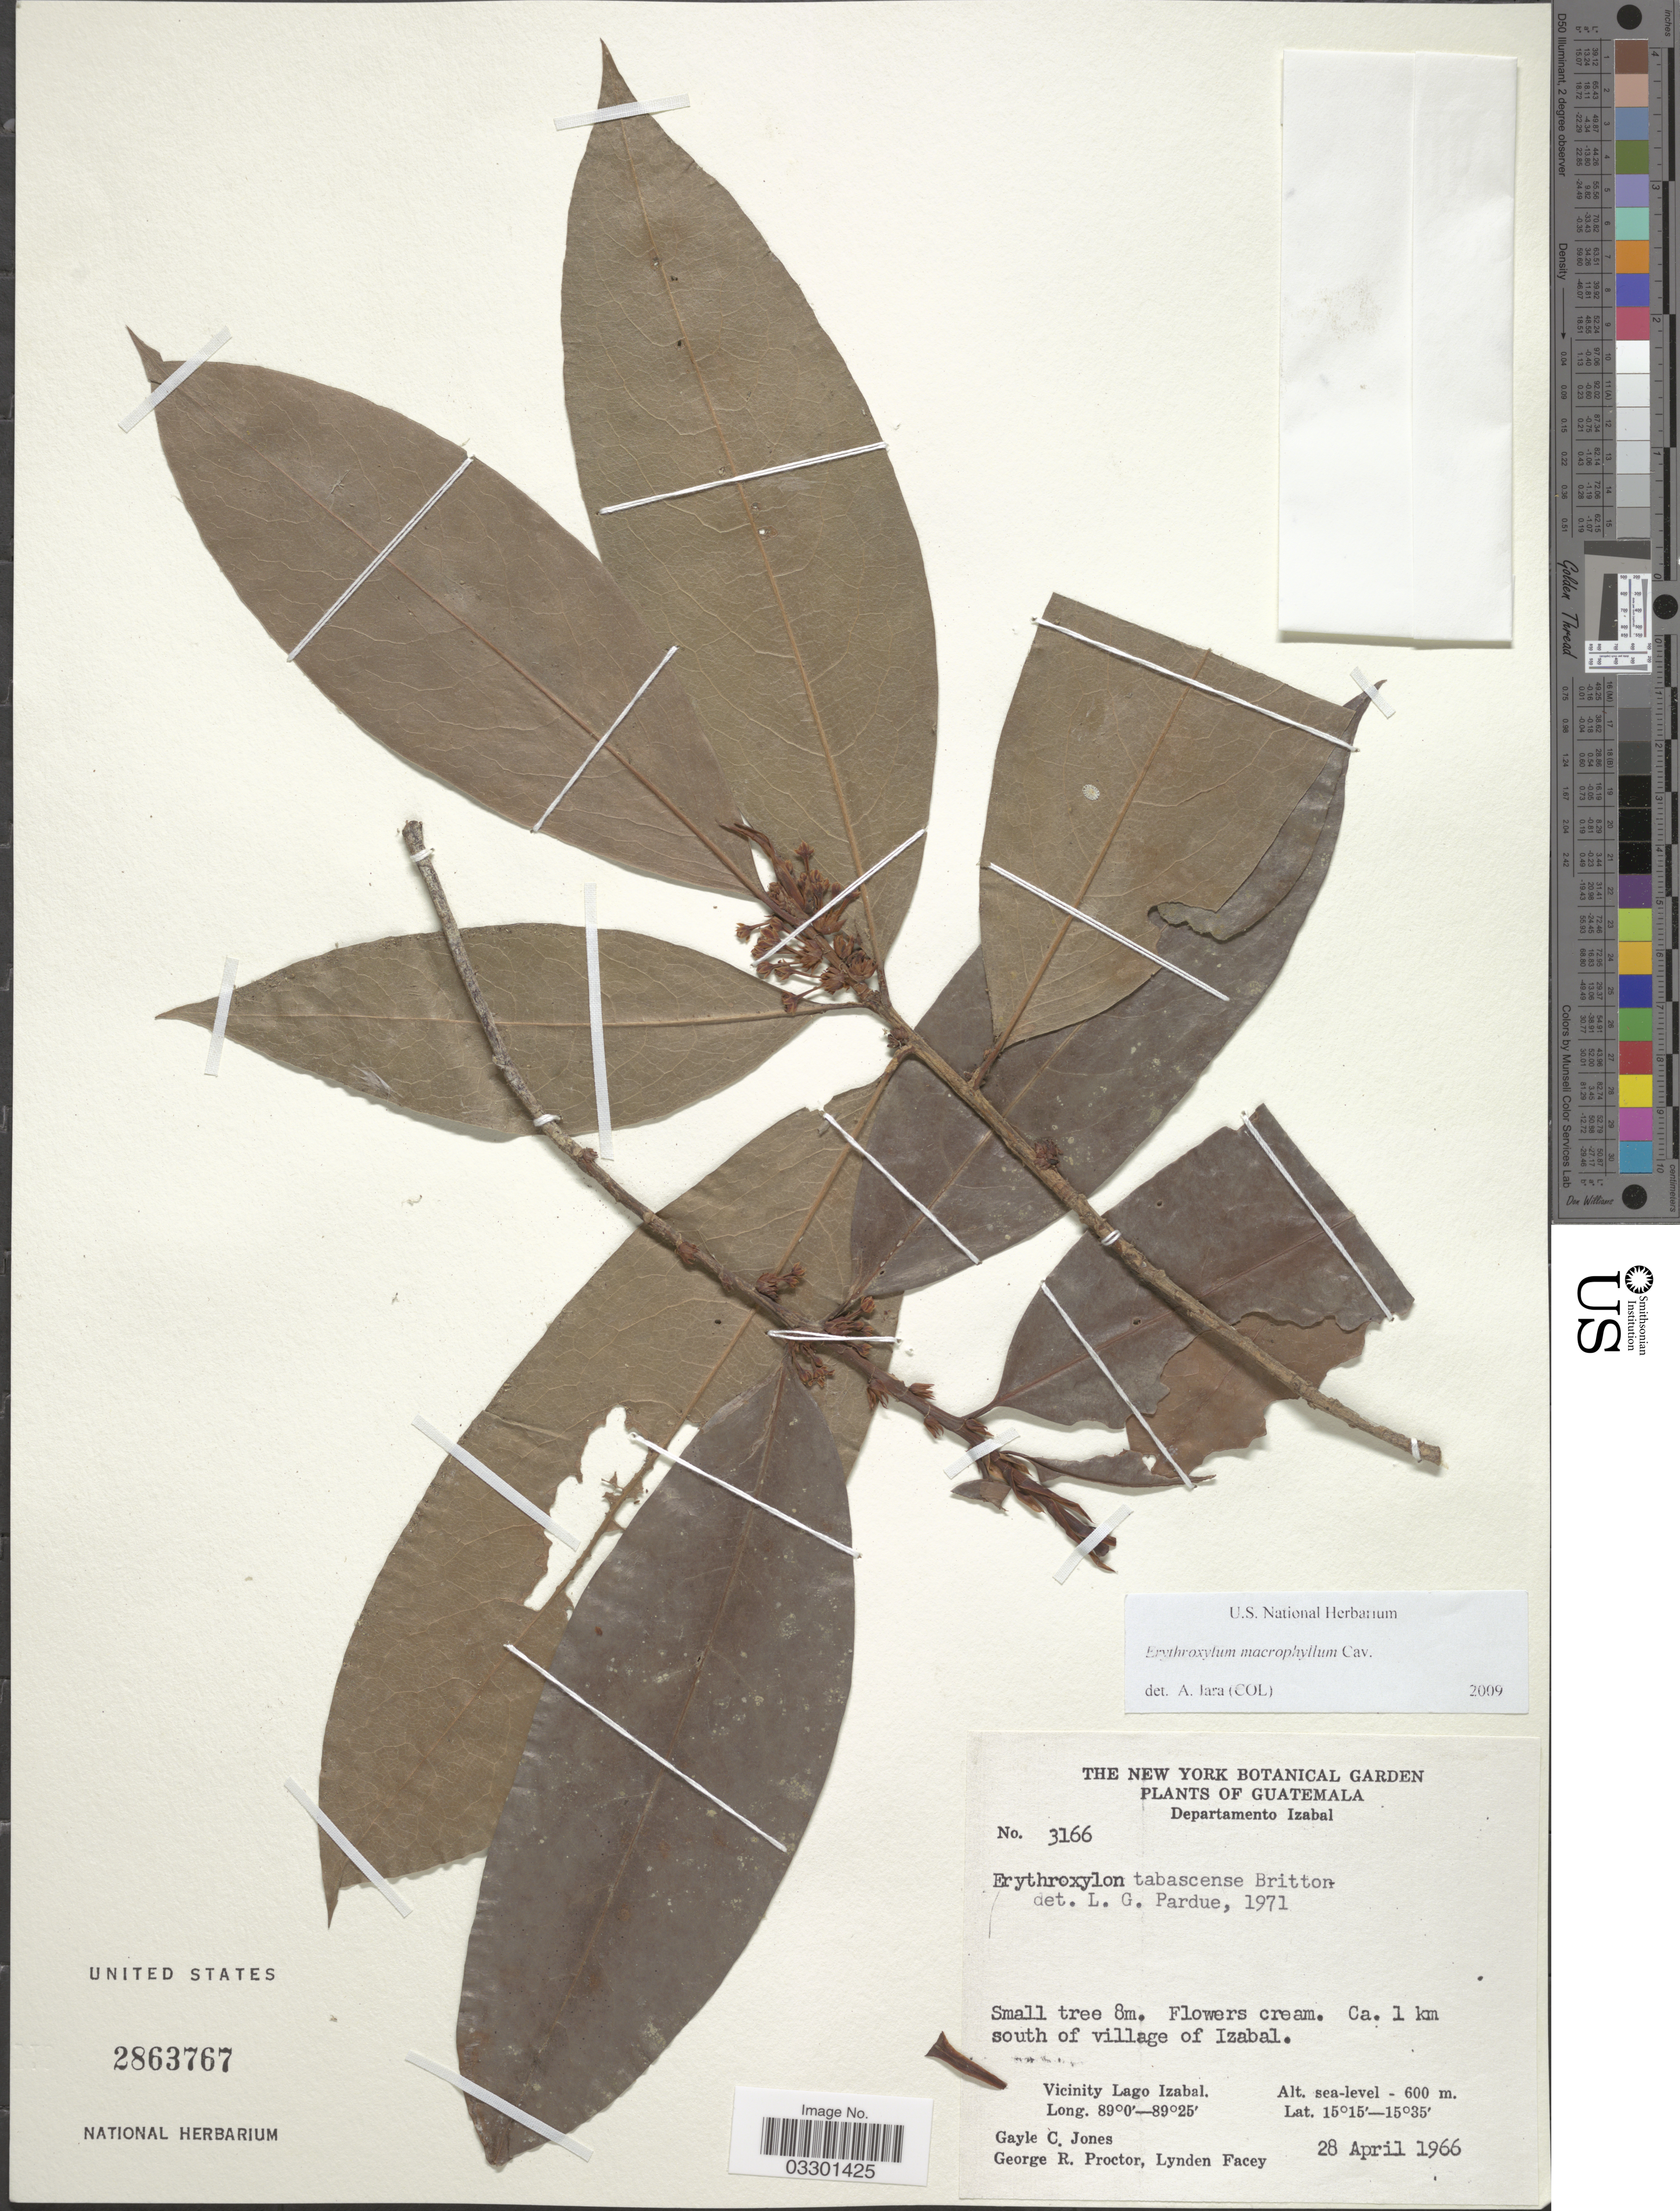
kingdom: Plantae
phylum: Tracheophyta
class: Magnoliopsida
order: Malpighiales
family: Erythroxylaceae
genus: Erythroxylum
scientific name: Erythroxylum macrophyllum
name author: Cav.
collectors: G. C. Jones, G. R. Proctor & L. Facey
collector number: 3166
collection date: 1966-04-28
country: Guatemala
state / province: Izabal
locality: Departamento Izabal. Ca. 1 km south of village of Izabal. Vicinity Lago Izabal.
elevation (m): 0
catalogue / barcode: US 2863767